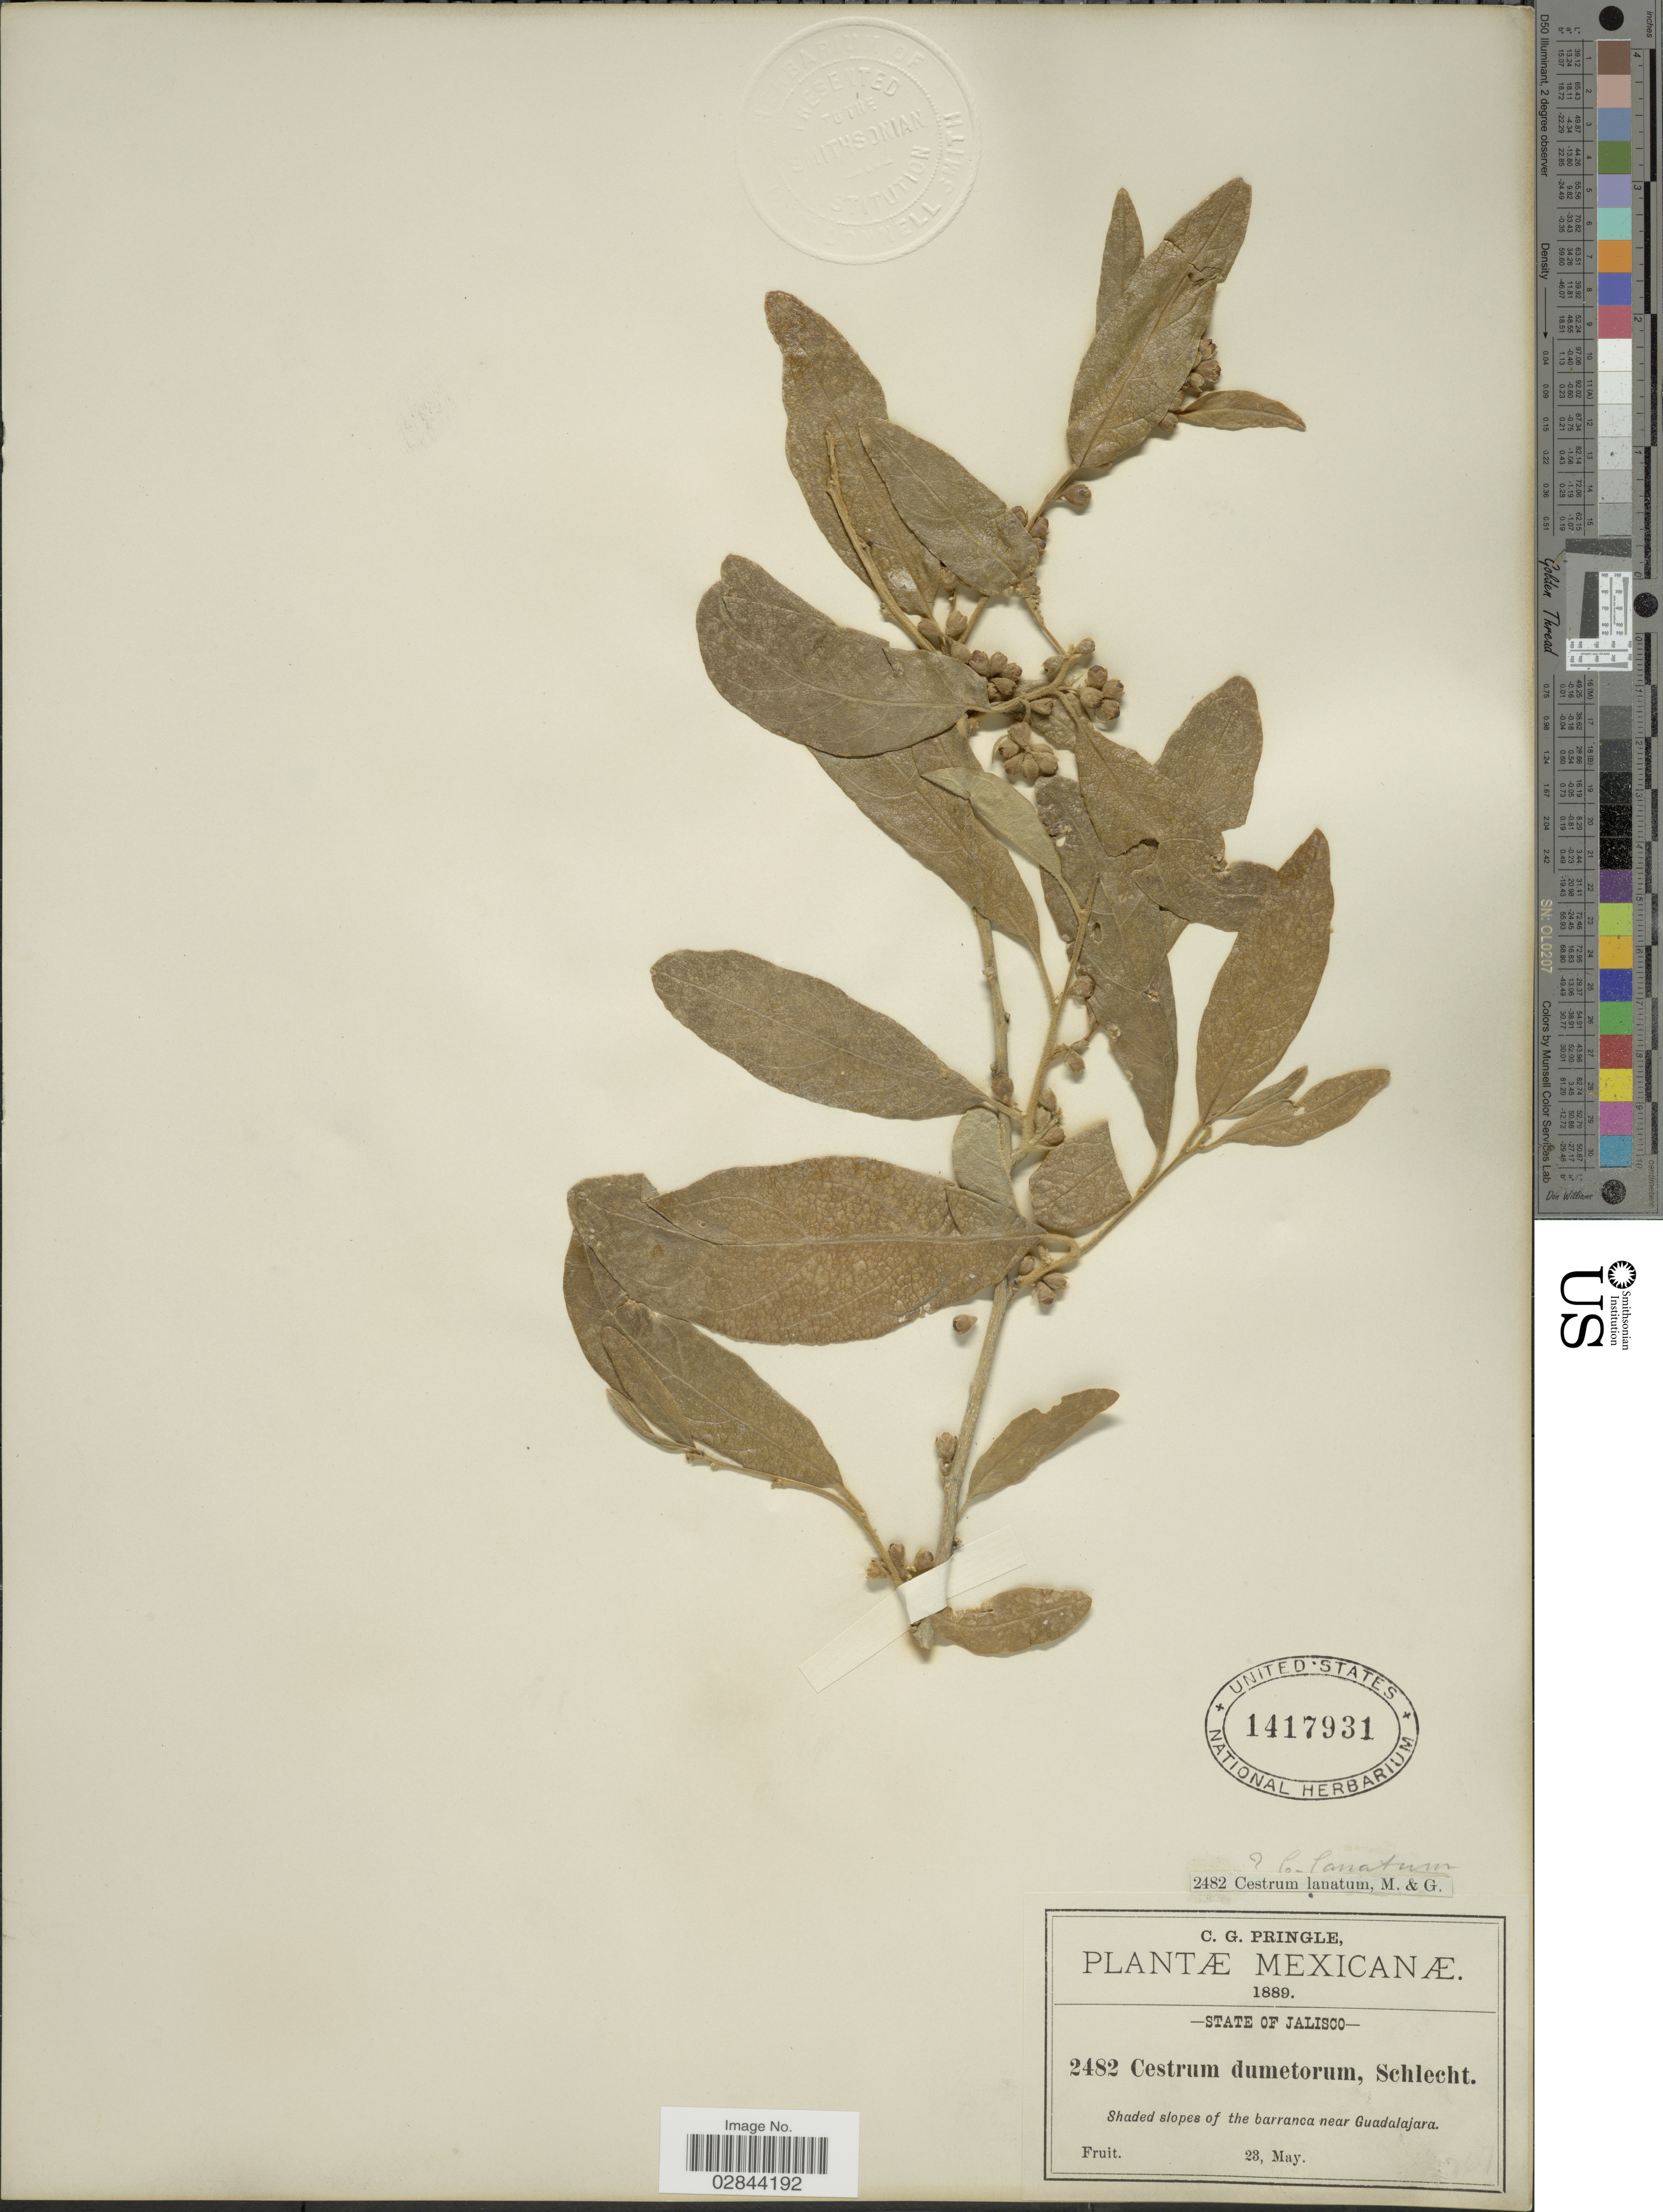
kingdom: Plantae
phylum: Tracheophyta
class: Magnoliopsida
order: Solanales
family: Solanaceae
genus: Cestrum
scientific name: Cestrum lanatum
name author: M. Martens & Galeotti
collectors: C. G. Pringle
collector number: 2482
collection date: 1889-05-23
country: Mexico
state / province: Jalisco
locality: Shaded slopes of the barranca near Guadalajara.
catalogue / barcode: US 1417931